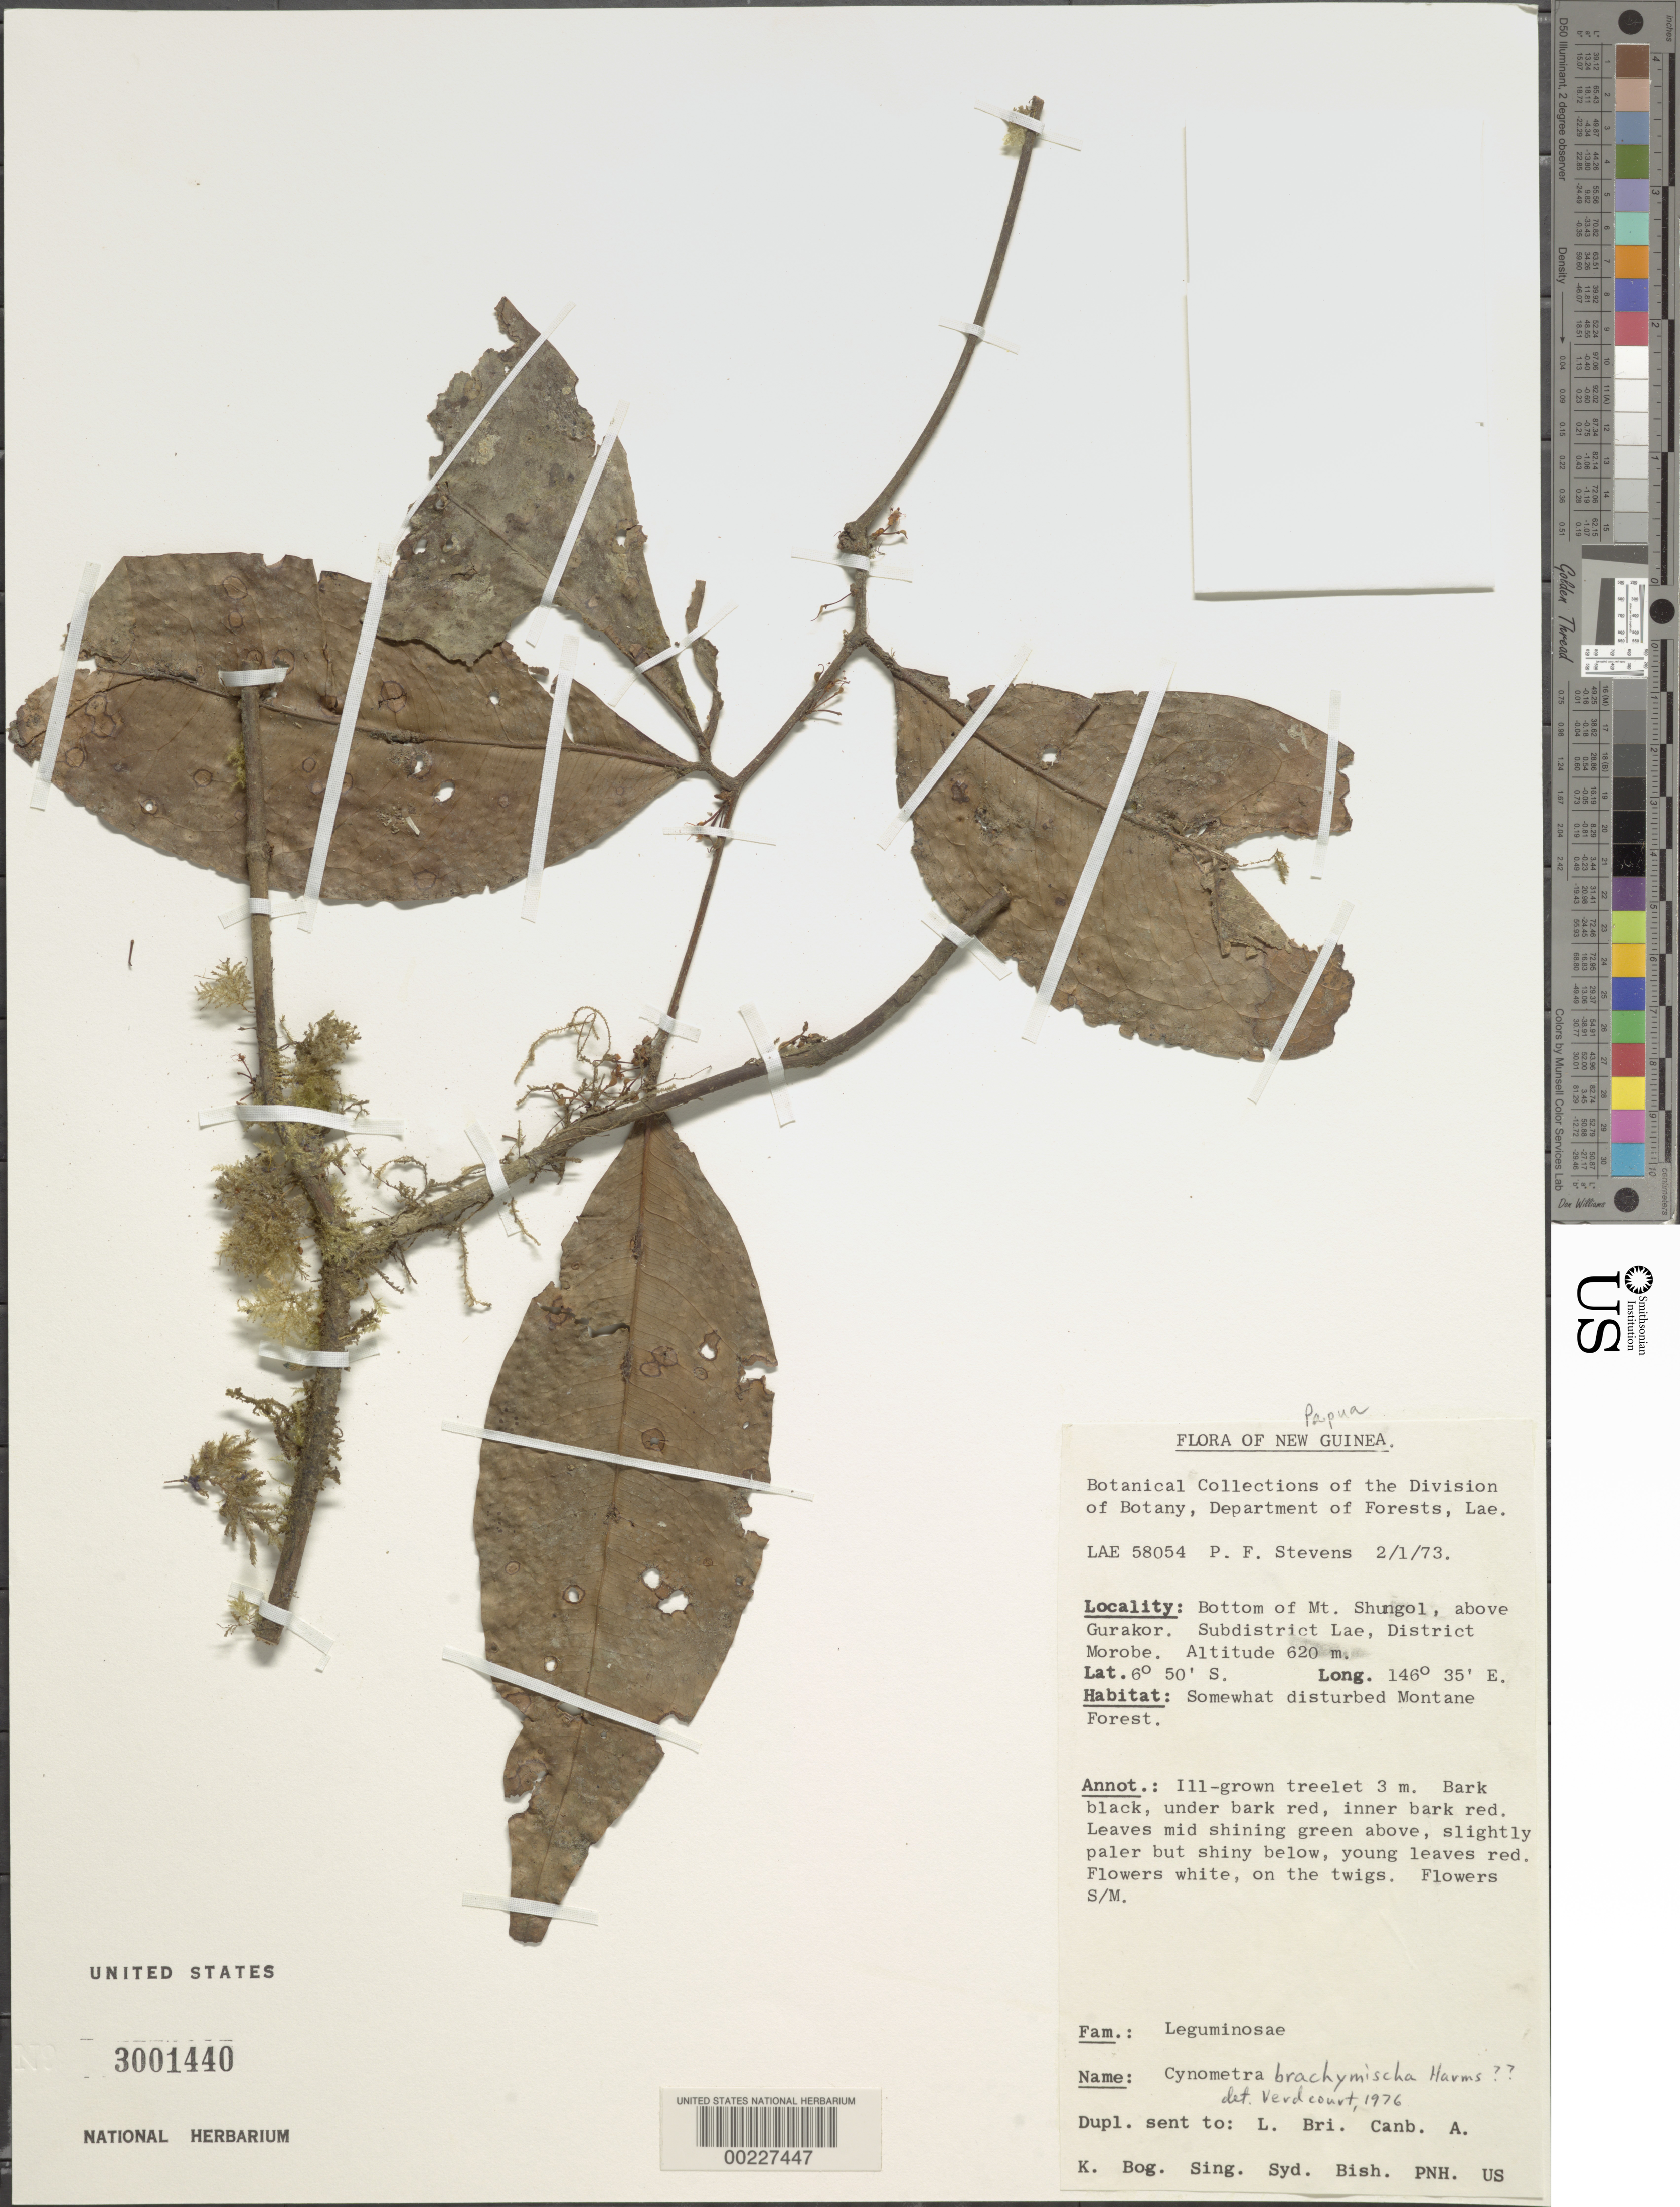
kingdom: Plantae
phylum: Tracheophyta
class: Magnoliopsida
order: Fabales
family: Fabaceae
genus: Cynometra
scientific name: Cynometra brachymischa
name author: Harms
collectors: P. F. Stevens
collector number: Lae 58054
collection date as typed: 02 Jan 1973 or 01 Feb 1973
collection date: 1973-01-02 or 1973-02-01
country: Papua New Guinea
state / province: Morobe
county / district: Lae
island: New Guinea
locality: Bottom of mt. shungol, above gurakor; subdistrict lae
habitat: Somewhat distrubed montane forest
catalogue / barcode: US 3001440